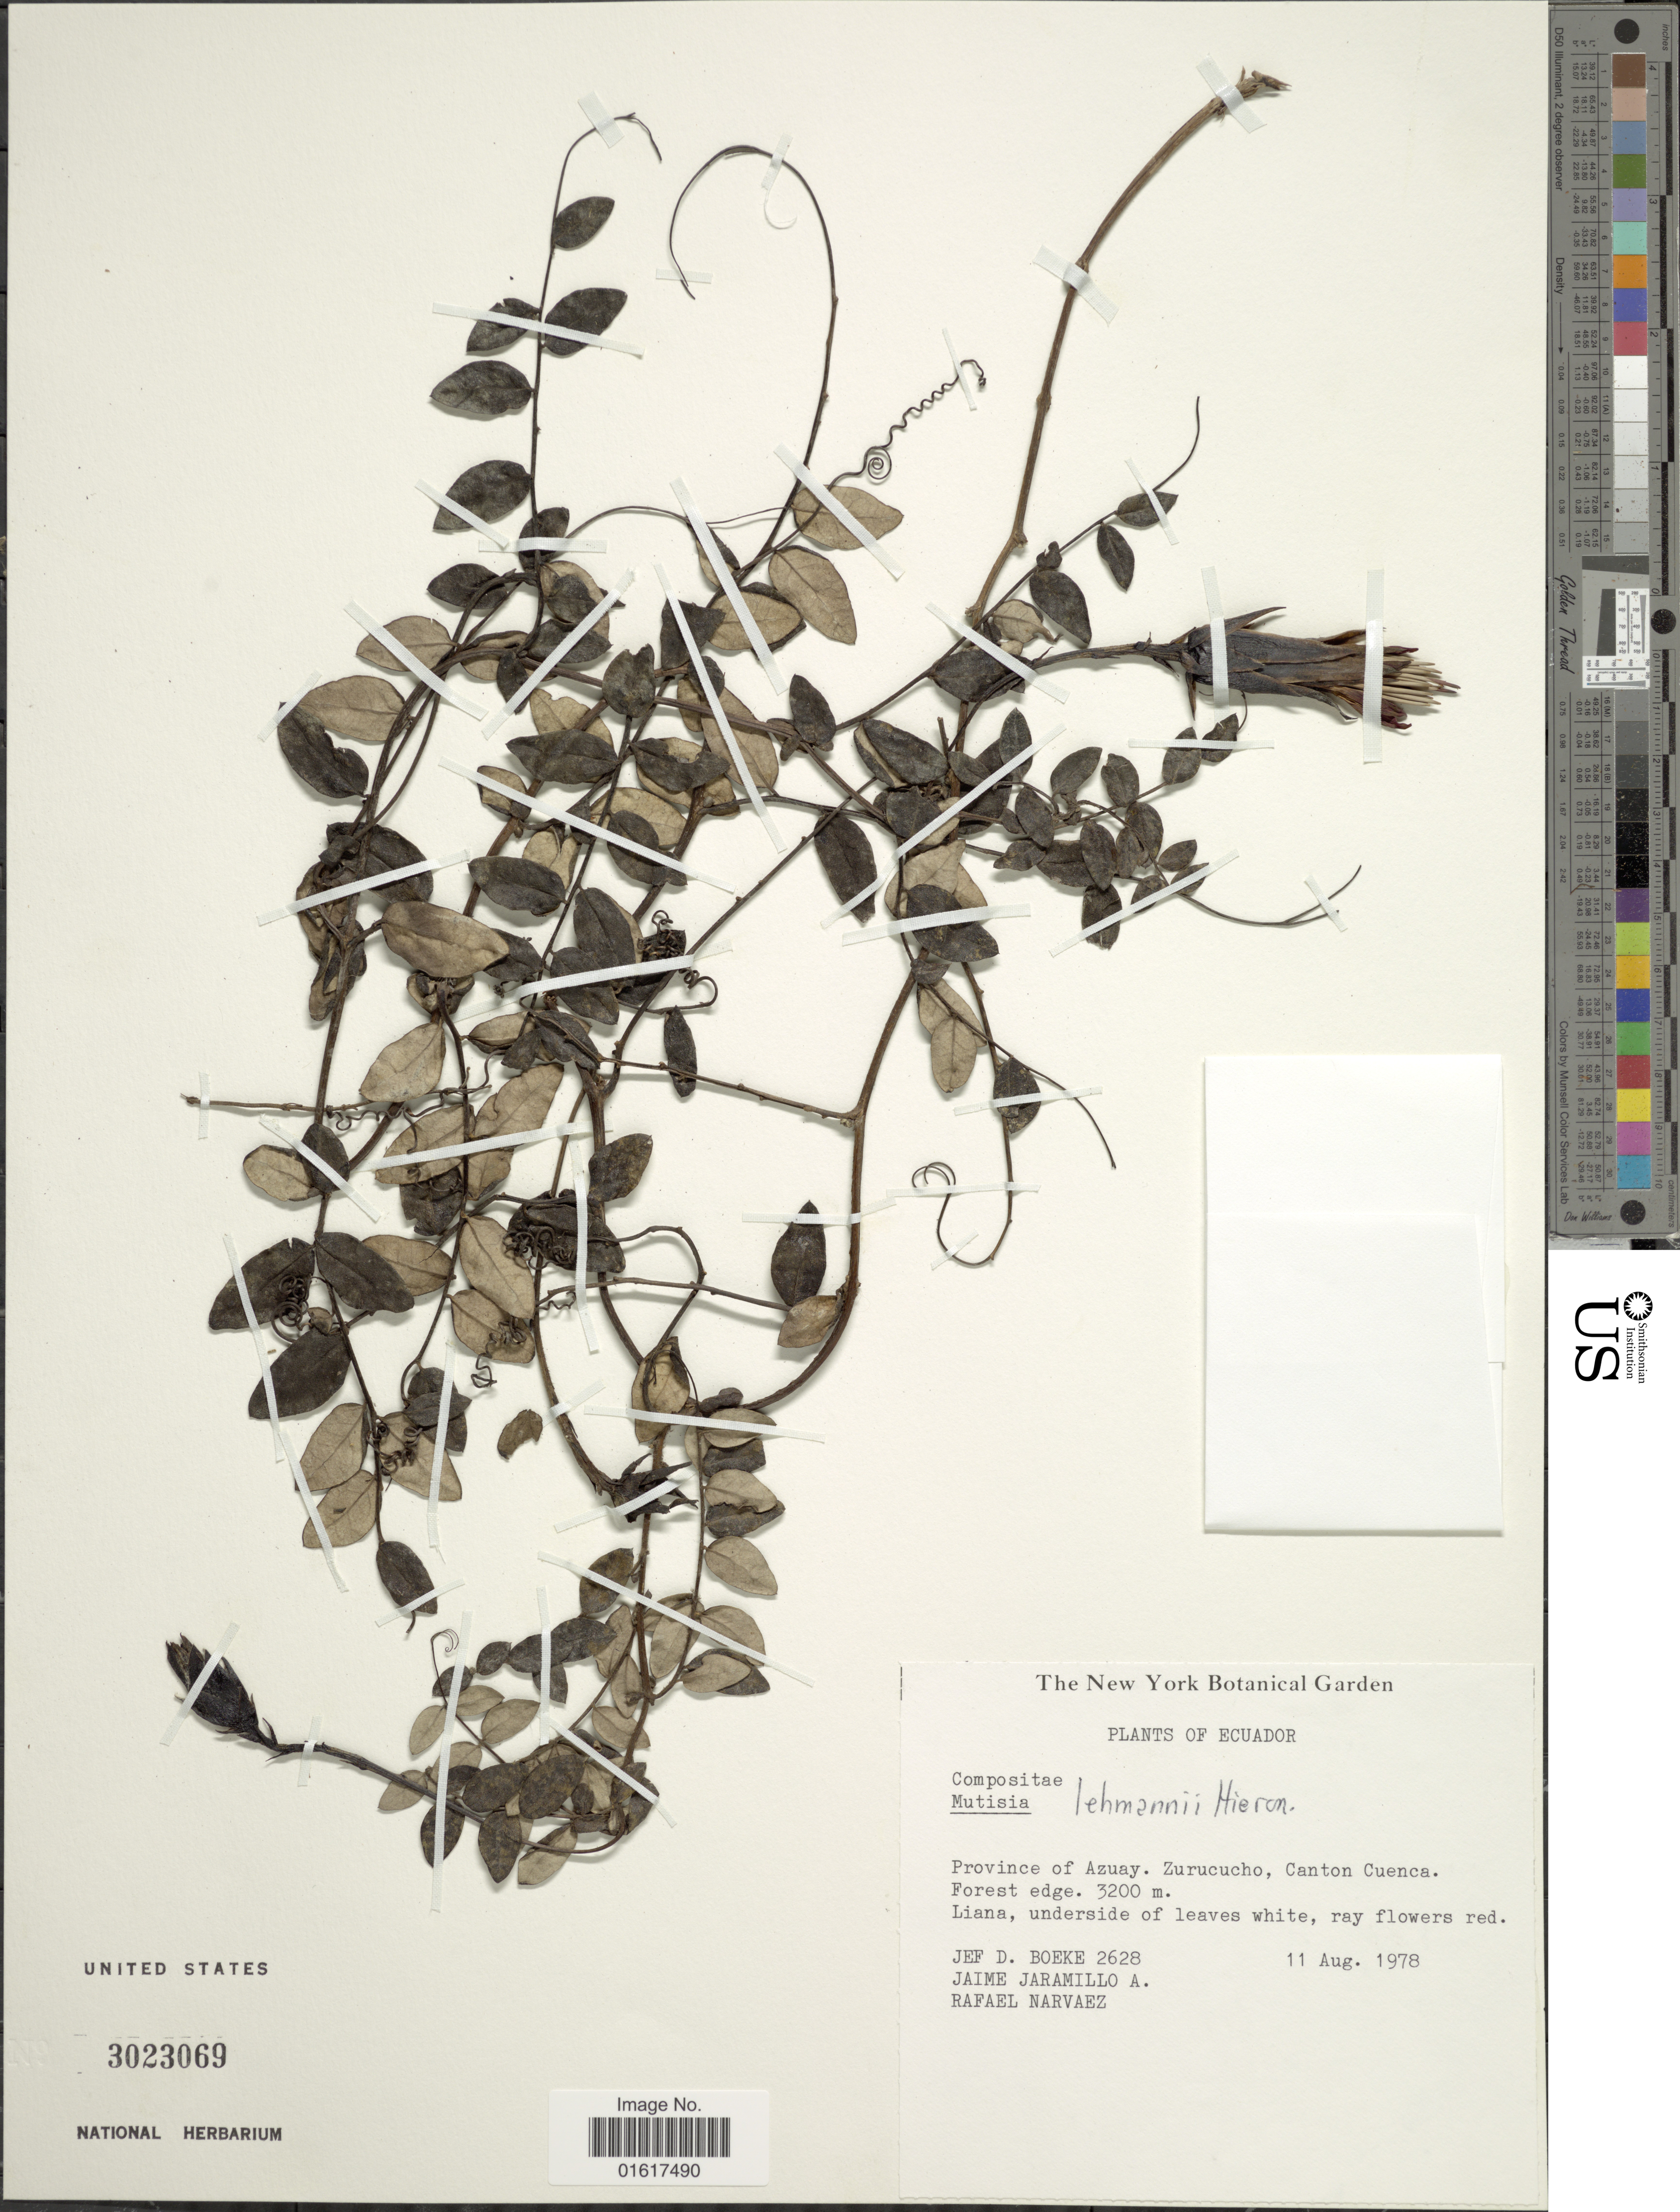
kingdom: Plantae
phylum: Tracheophyta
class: Magnoliopsida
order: Asterales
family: Asteraceae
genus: Mutisia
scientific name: Mutisia lehmannii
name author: Hieron.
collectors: J. D. Boeke, J. L. Jaramillo & R. Narváez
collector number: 2628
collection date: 1978-08-11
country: Ecuador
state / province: Azuay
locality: Zurucucho, Canton Cuenca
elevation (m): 3200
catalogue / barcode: US 3023069